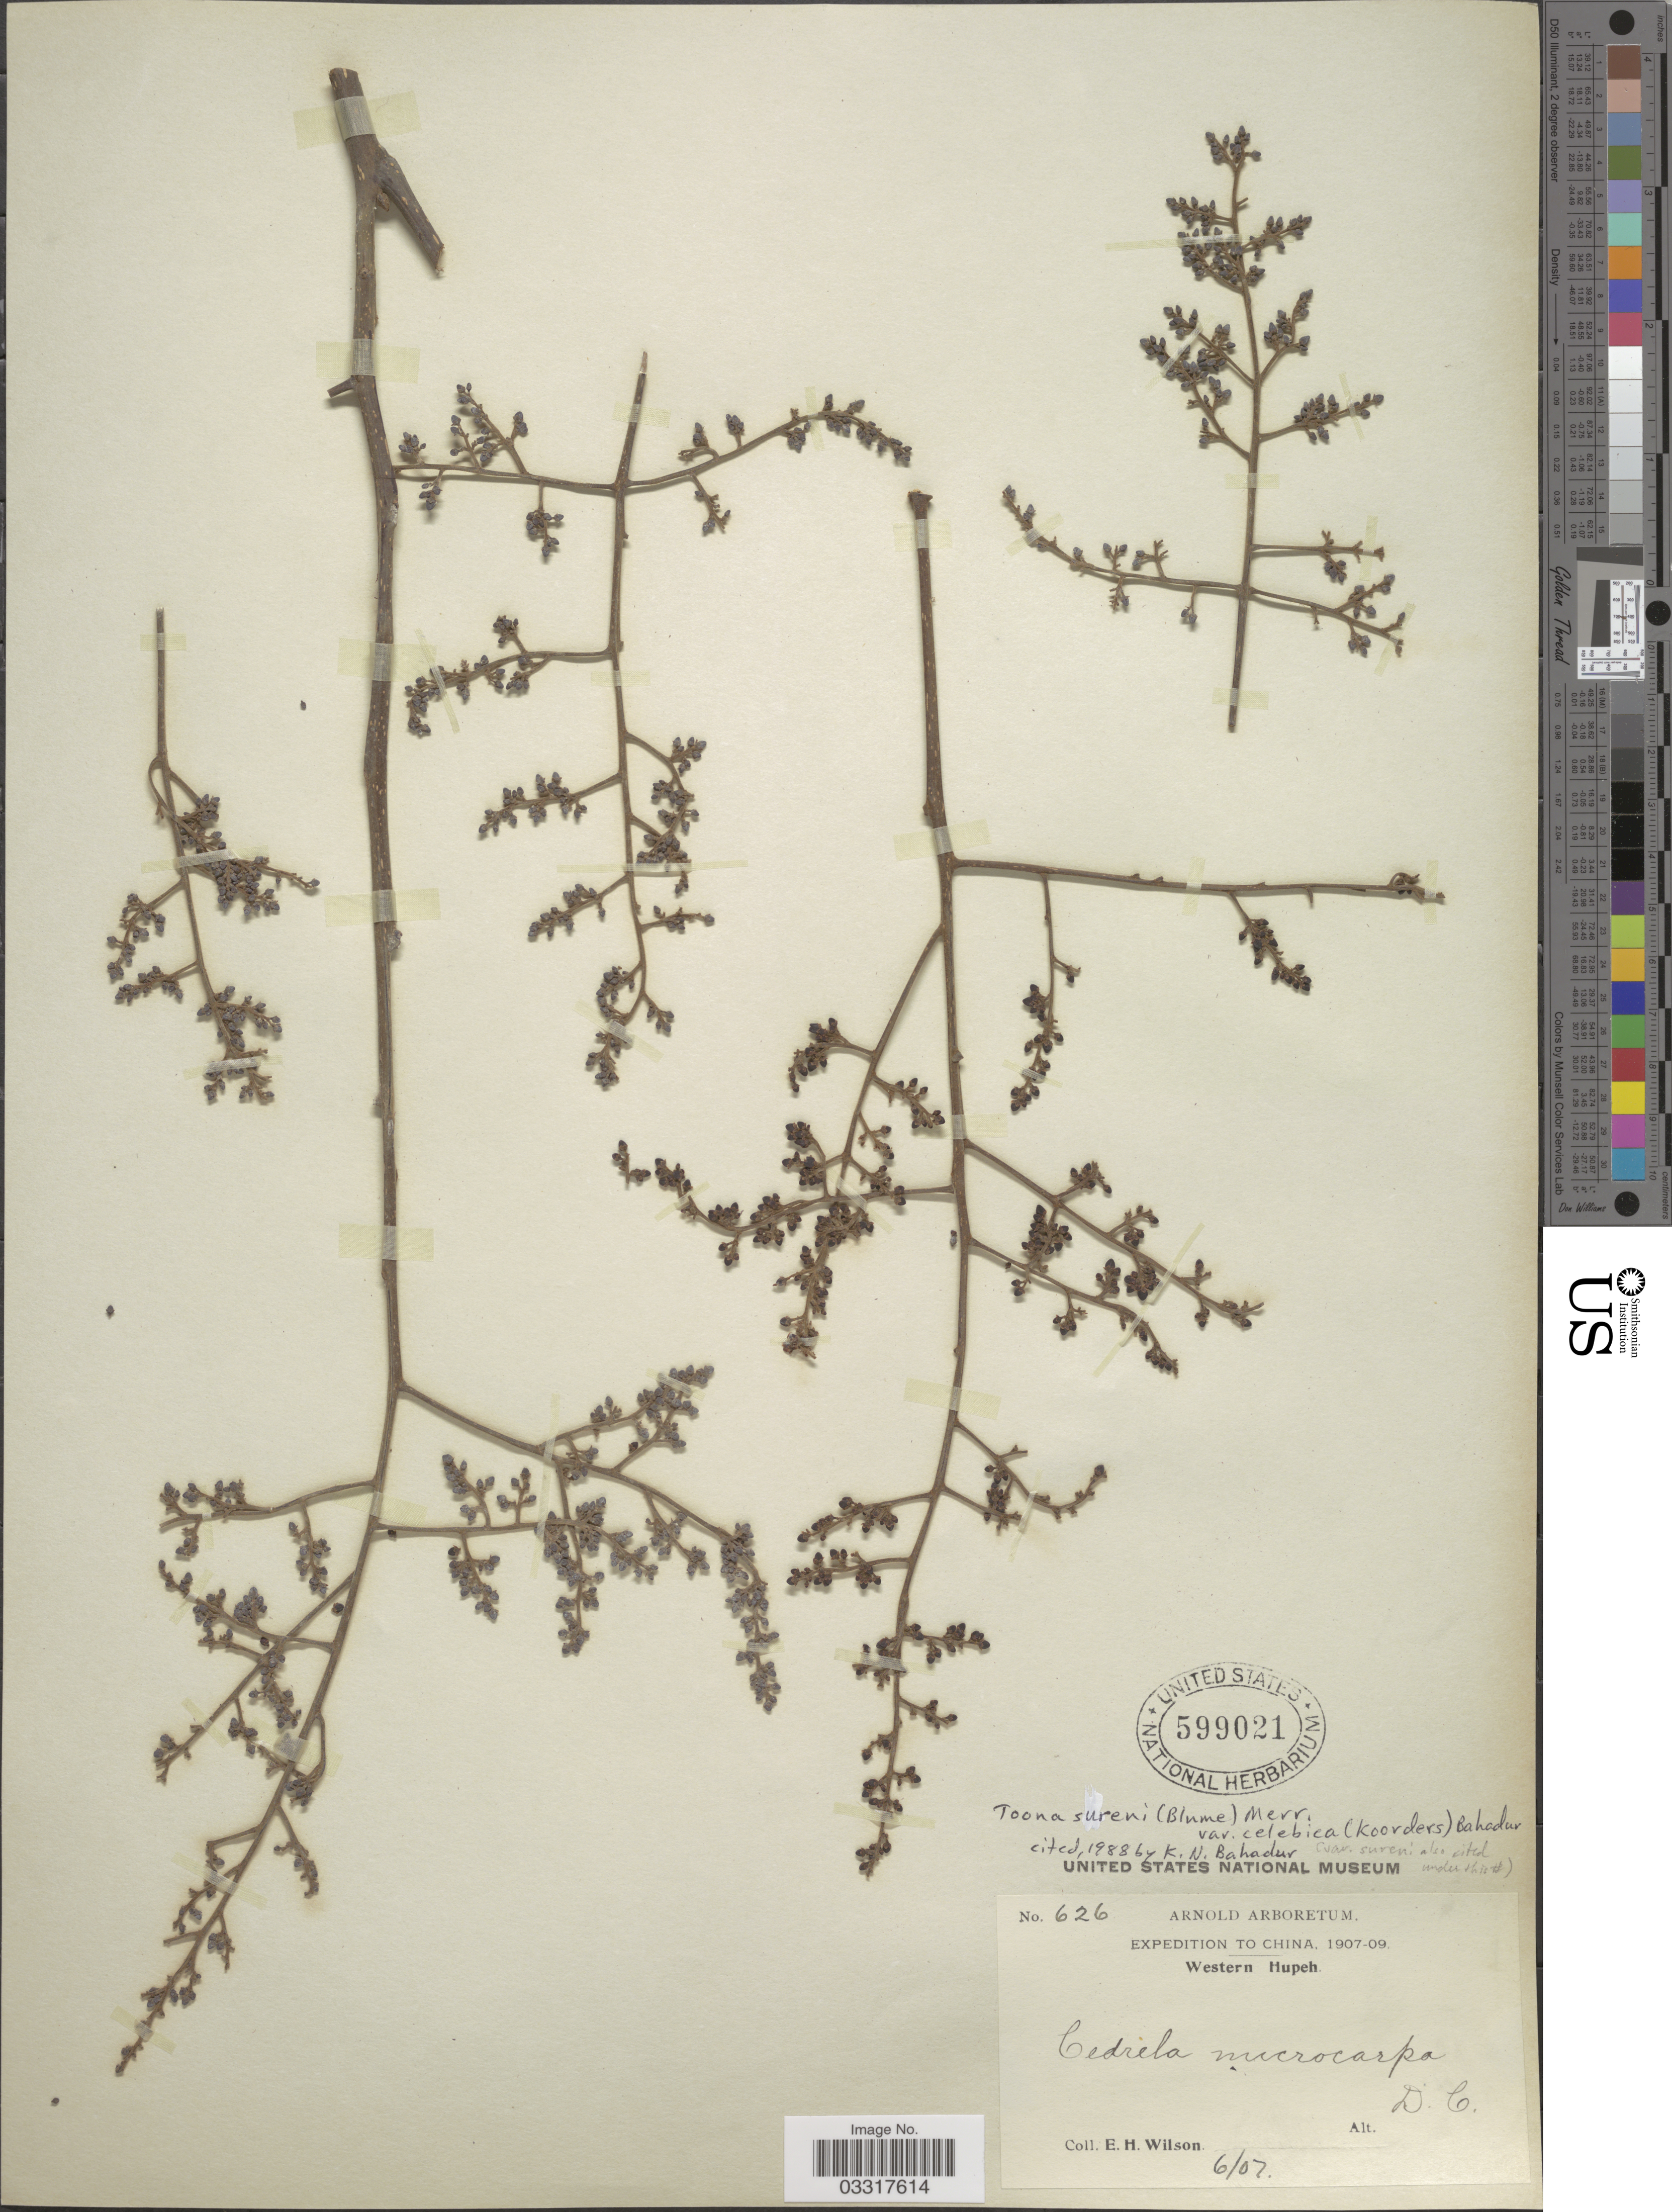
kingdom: Plantae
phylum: Tracheophyta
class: Magnoliopsida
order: Sapindales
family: Meliaceae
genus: Toona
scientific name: Toona sureni var. celebica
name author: (Koord.) Bahadur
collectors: E. Wilson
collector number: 626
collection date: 1907-06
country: China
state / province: Hubei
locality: Western Hupeh.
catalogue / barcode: US 599021